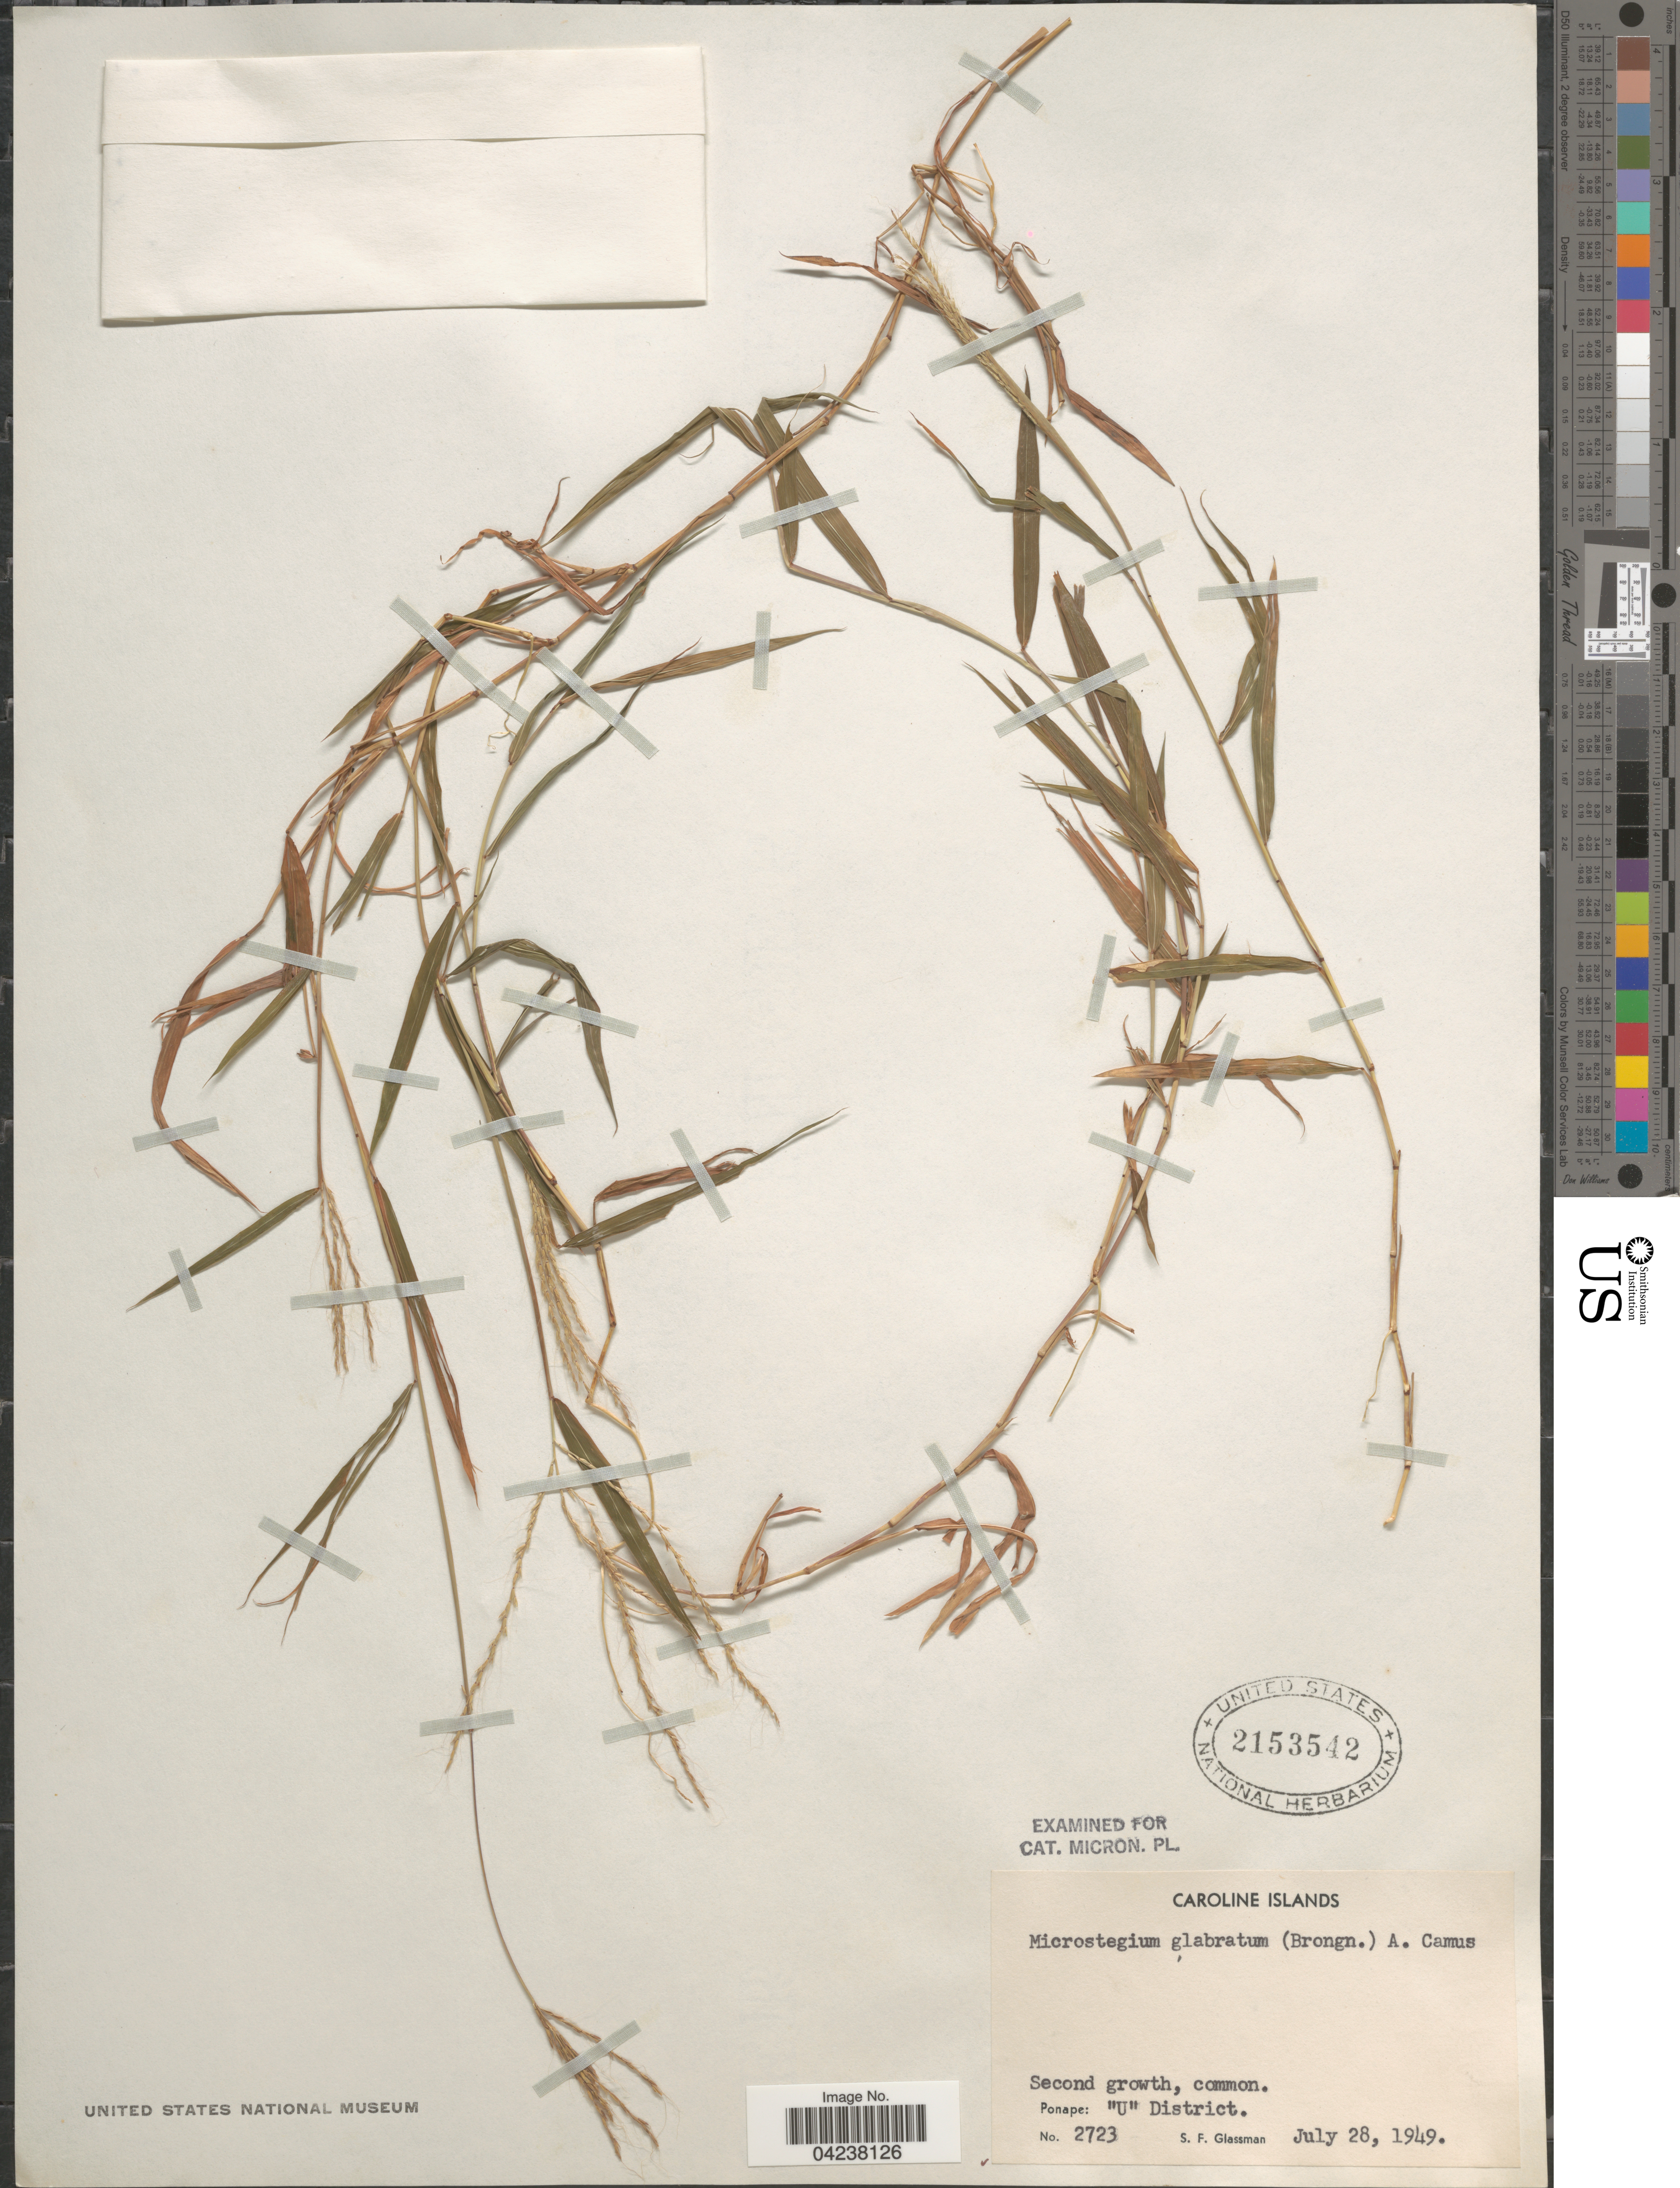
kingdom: Plantae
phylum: Tracheophyta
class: Liliopsida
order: Poales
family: Poaceae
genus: Microstegium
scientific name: Microstegium glabratum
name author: (Trin.) Camus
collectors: S. F. Glassman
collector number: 2723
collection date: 1949-07-28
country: Micronesia, Federated States of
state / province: Pohnpei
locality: Caroline Islands. Ponape: "U" District.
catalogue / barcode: US 2153542